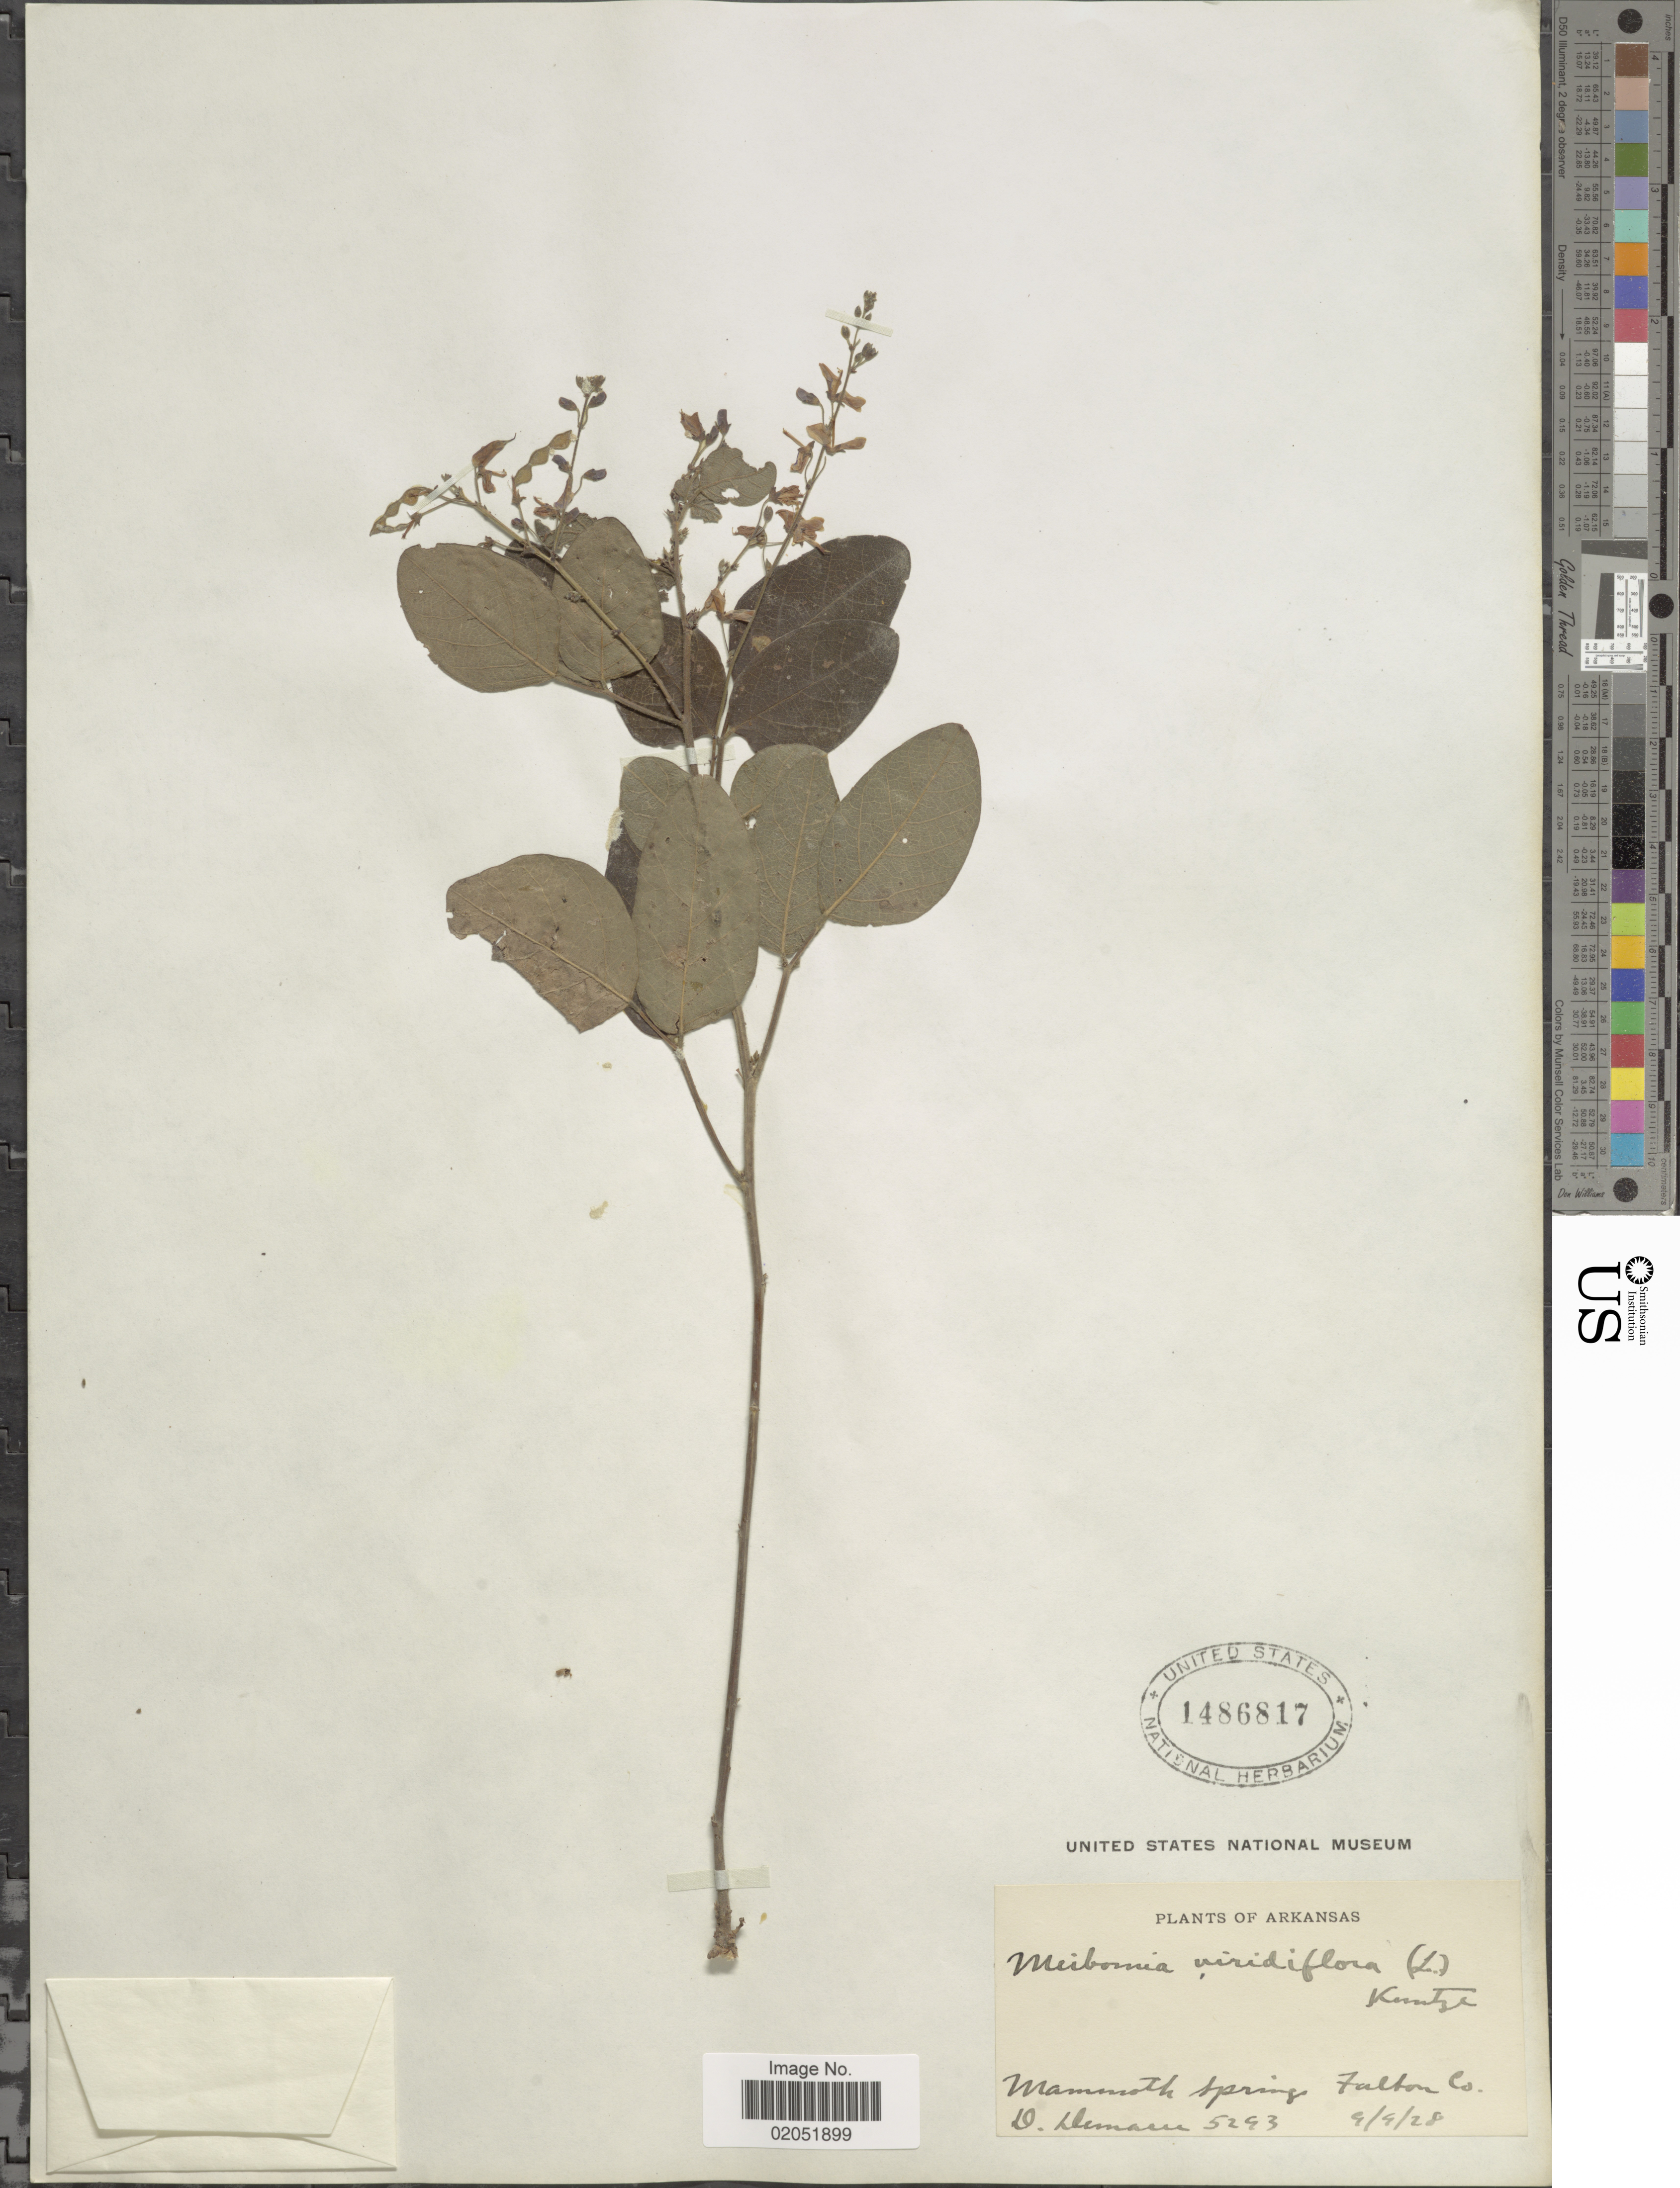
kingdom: Plantae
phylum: Tracheophyta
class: Magnoliopsida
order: Fabales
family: Fabaceae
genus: Desmodium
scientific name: Desmodium viridiflorum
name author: (L.) DC.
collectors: D. Demaree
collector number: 5293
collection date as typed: Transcribed d/m/y: 9/9/28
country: United States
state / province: Arkansas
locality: Arkansas, Mammoth Spring Falton Co.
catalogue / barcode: US 1486817